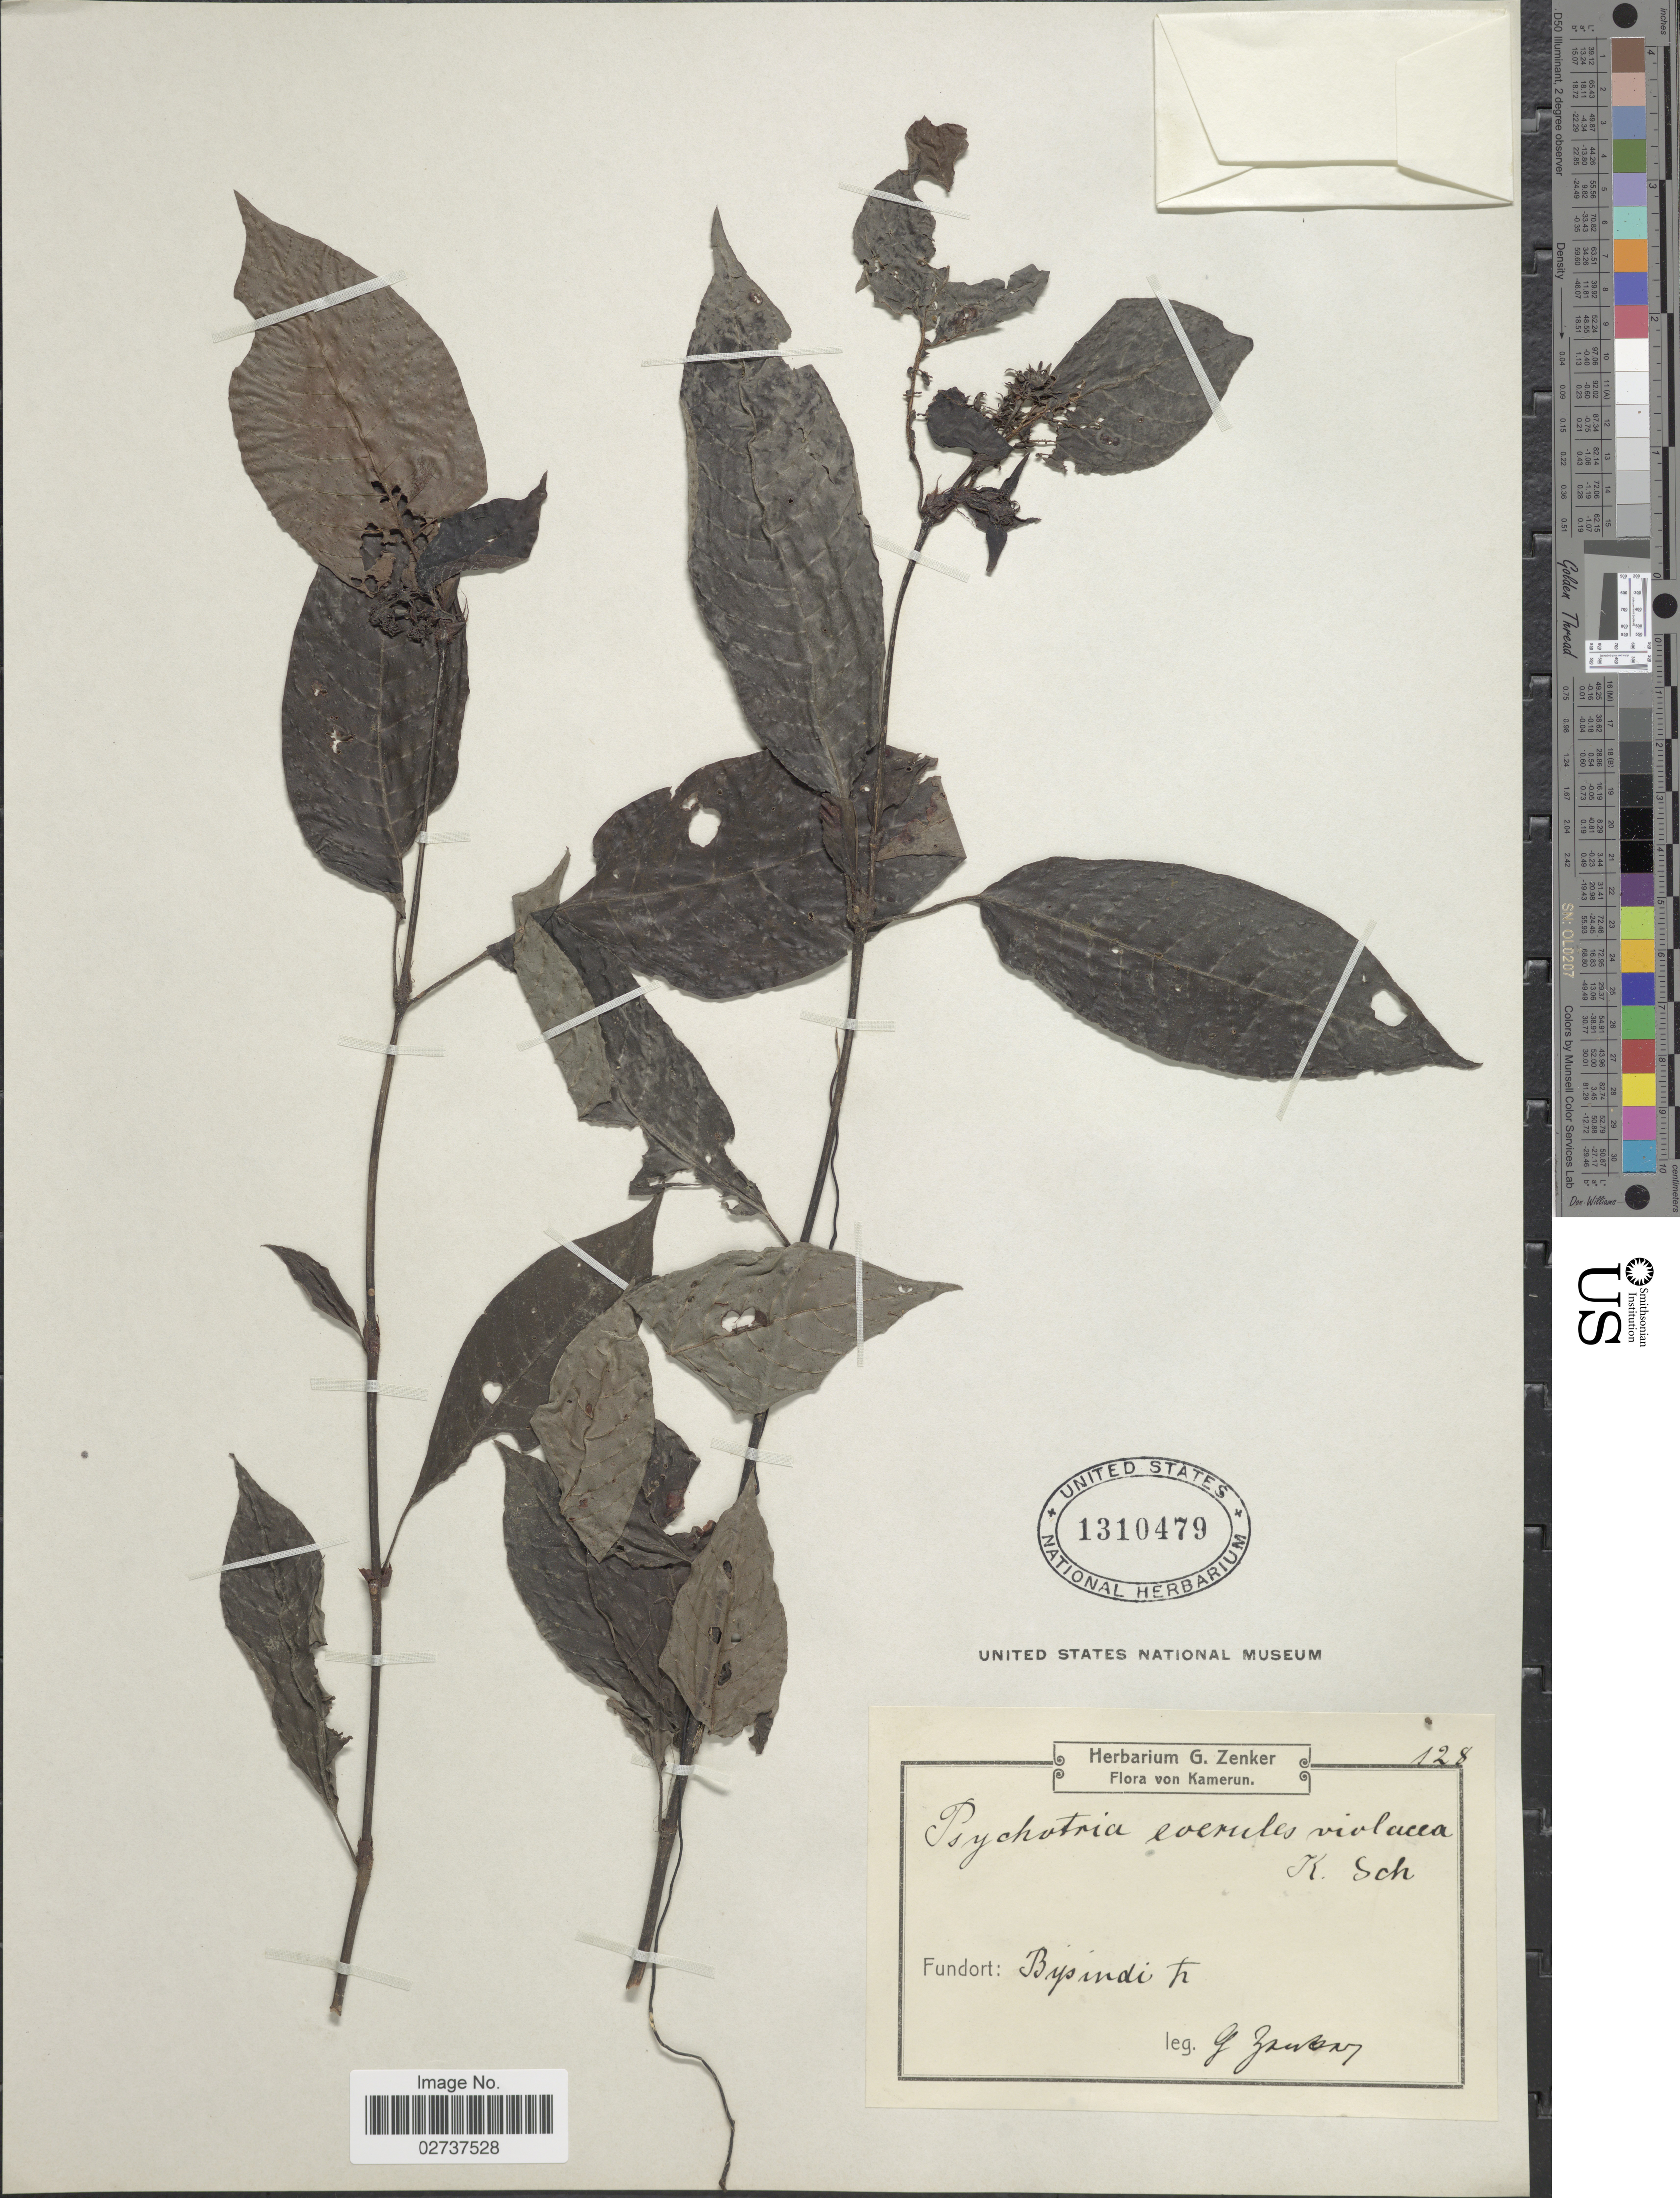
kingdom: Plantae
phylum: Tracheophyta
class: Magnoliopsida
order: Gentianales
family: Rubiaceae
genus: Psychotria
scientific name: Psychotria coeruleo-violacea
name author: K. Schum.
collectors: G. A. Zenker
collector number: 128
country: Cameroon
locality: Kamerun, Bipindi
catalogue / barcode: US 1310479